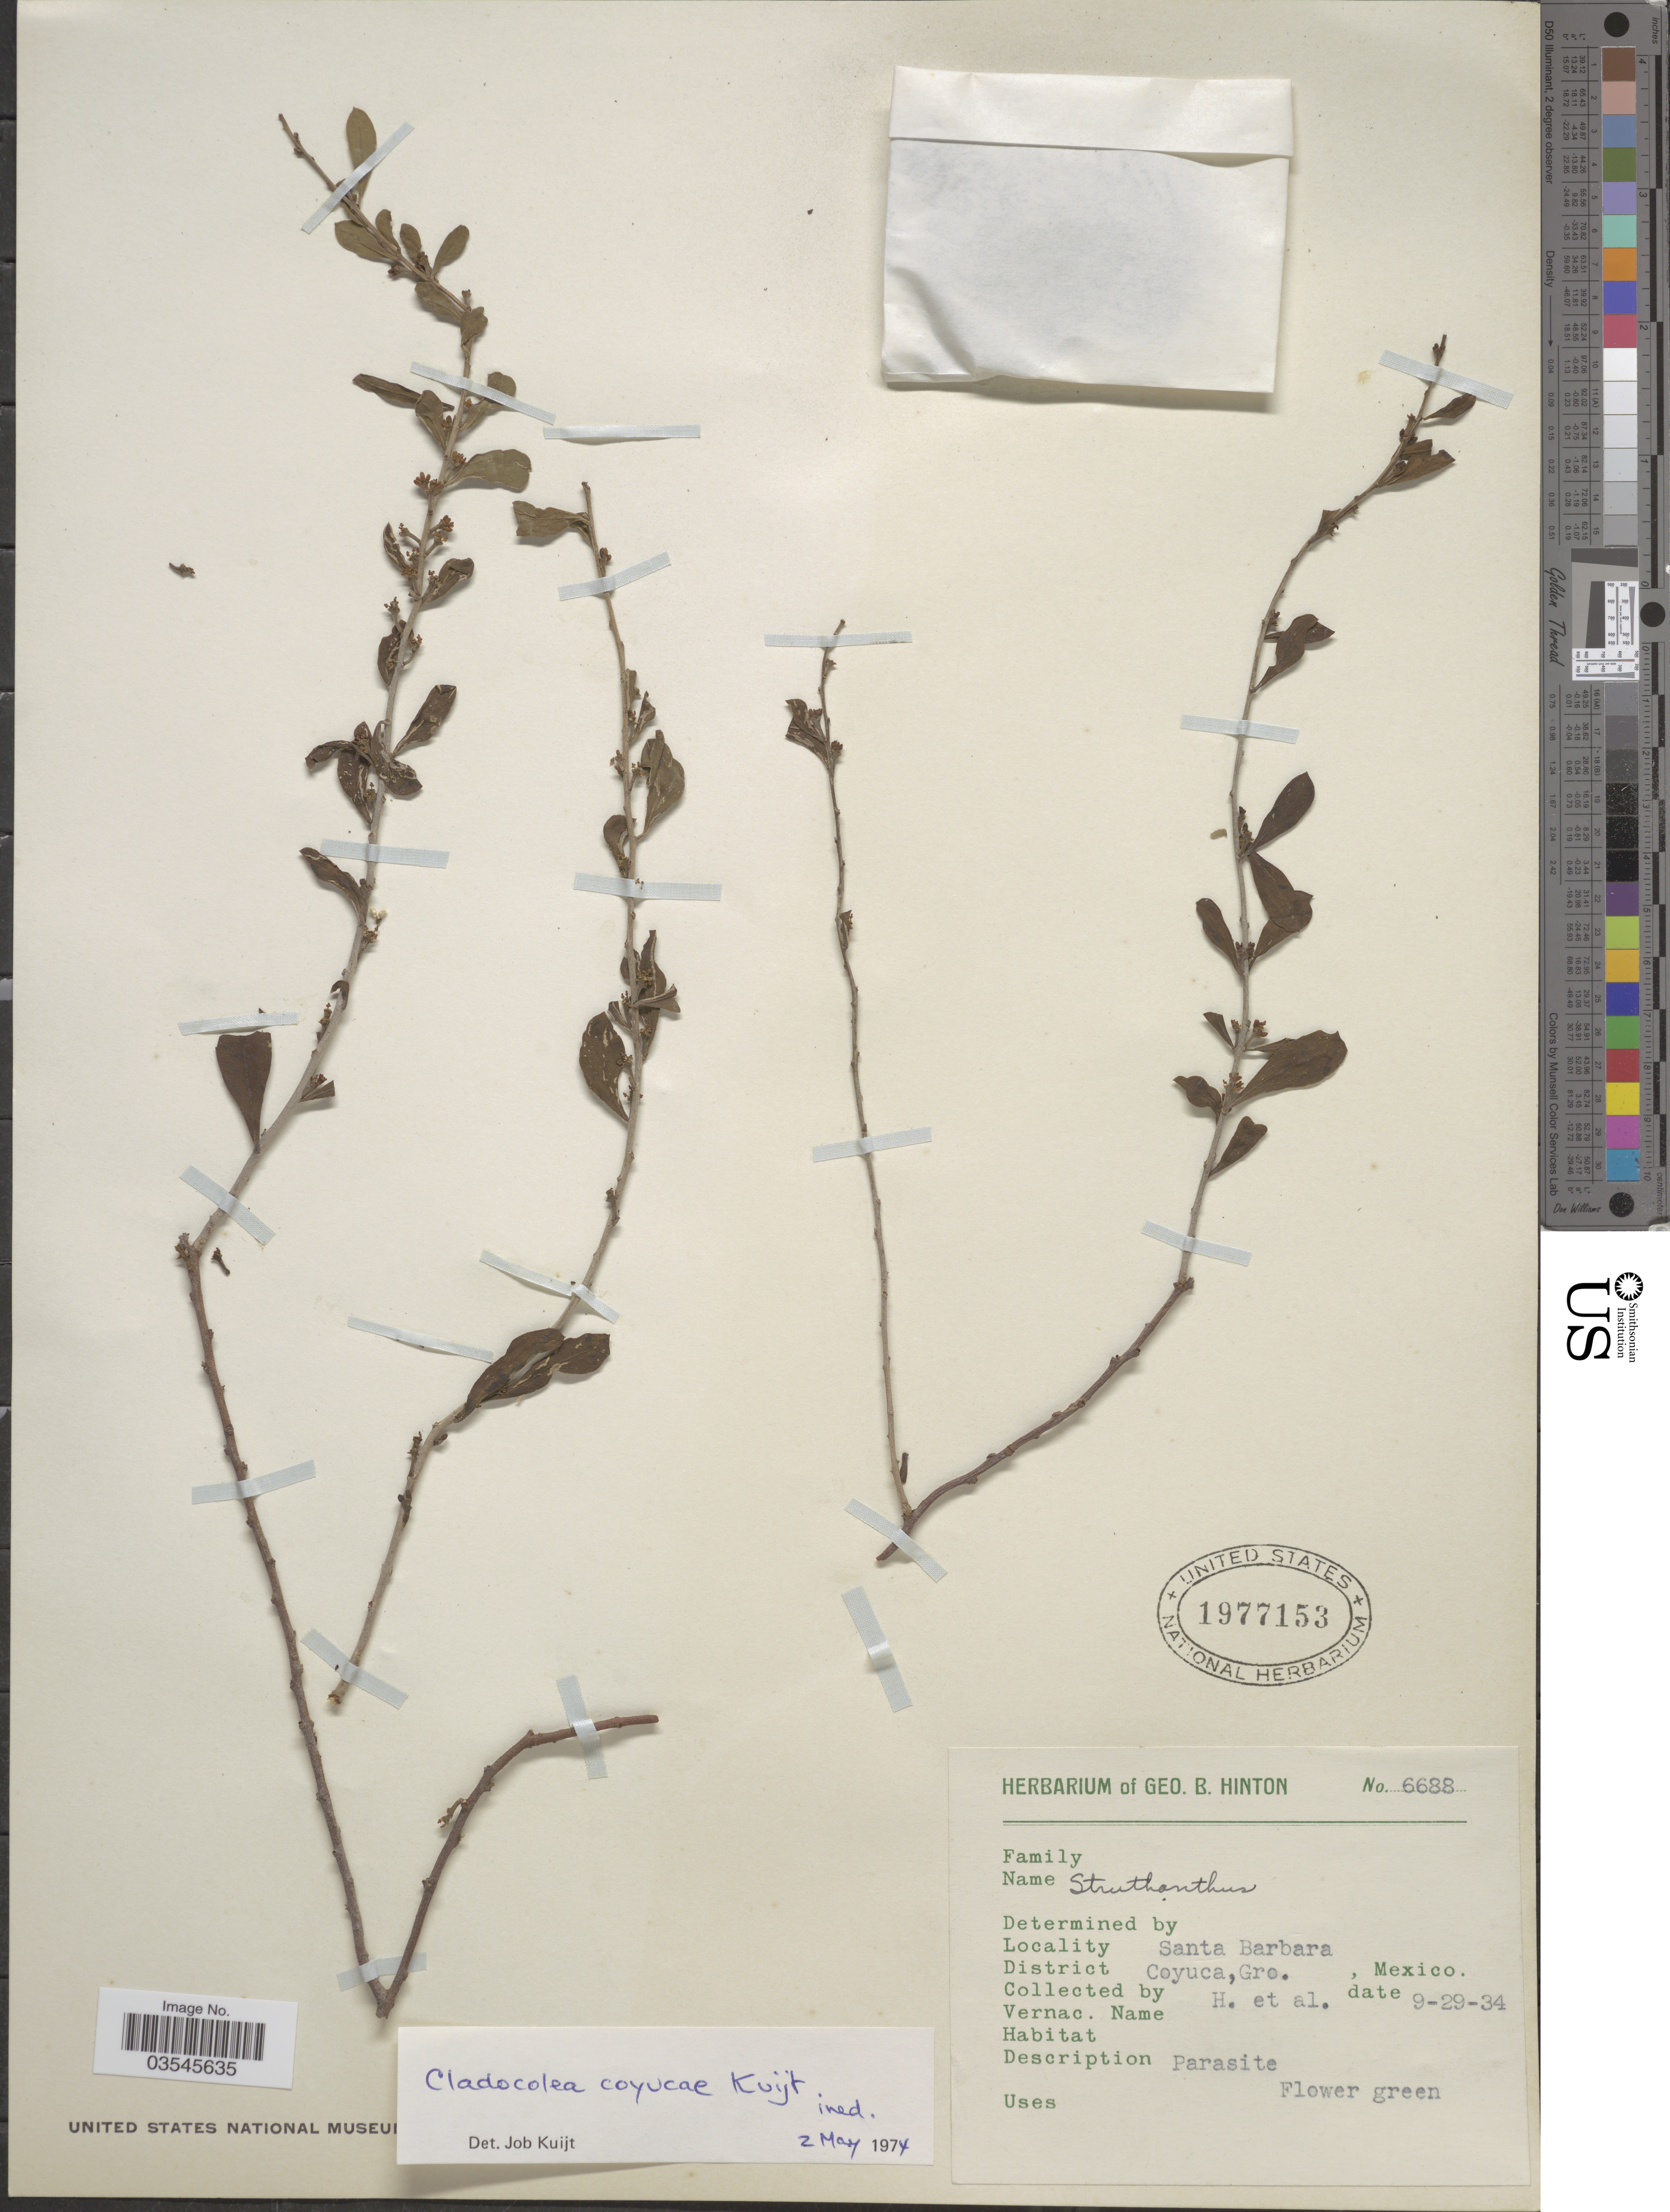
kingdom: Plantae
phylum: Tracheophyta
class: Magnoliopsida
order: Santalales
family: Loranthaceae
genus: Cladocolea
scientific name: Cladocolea coyucae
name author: Kuijt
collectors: G. B. Hinton & et al.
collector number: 6688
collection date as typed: Transcribed d/m/y: 29/9/34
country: Mexico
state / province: Guerrero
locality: Santa Barbara. District Coyuca.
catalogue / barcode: US 1977153